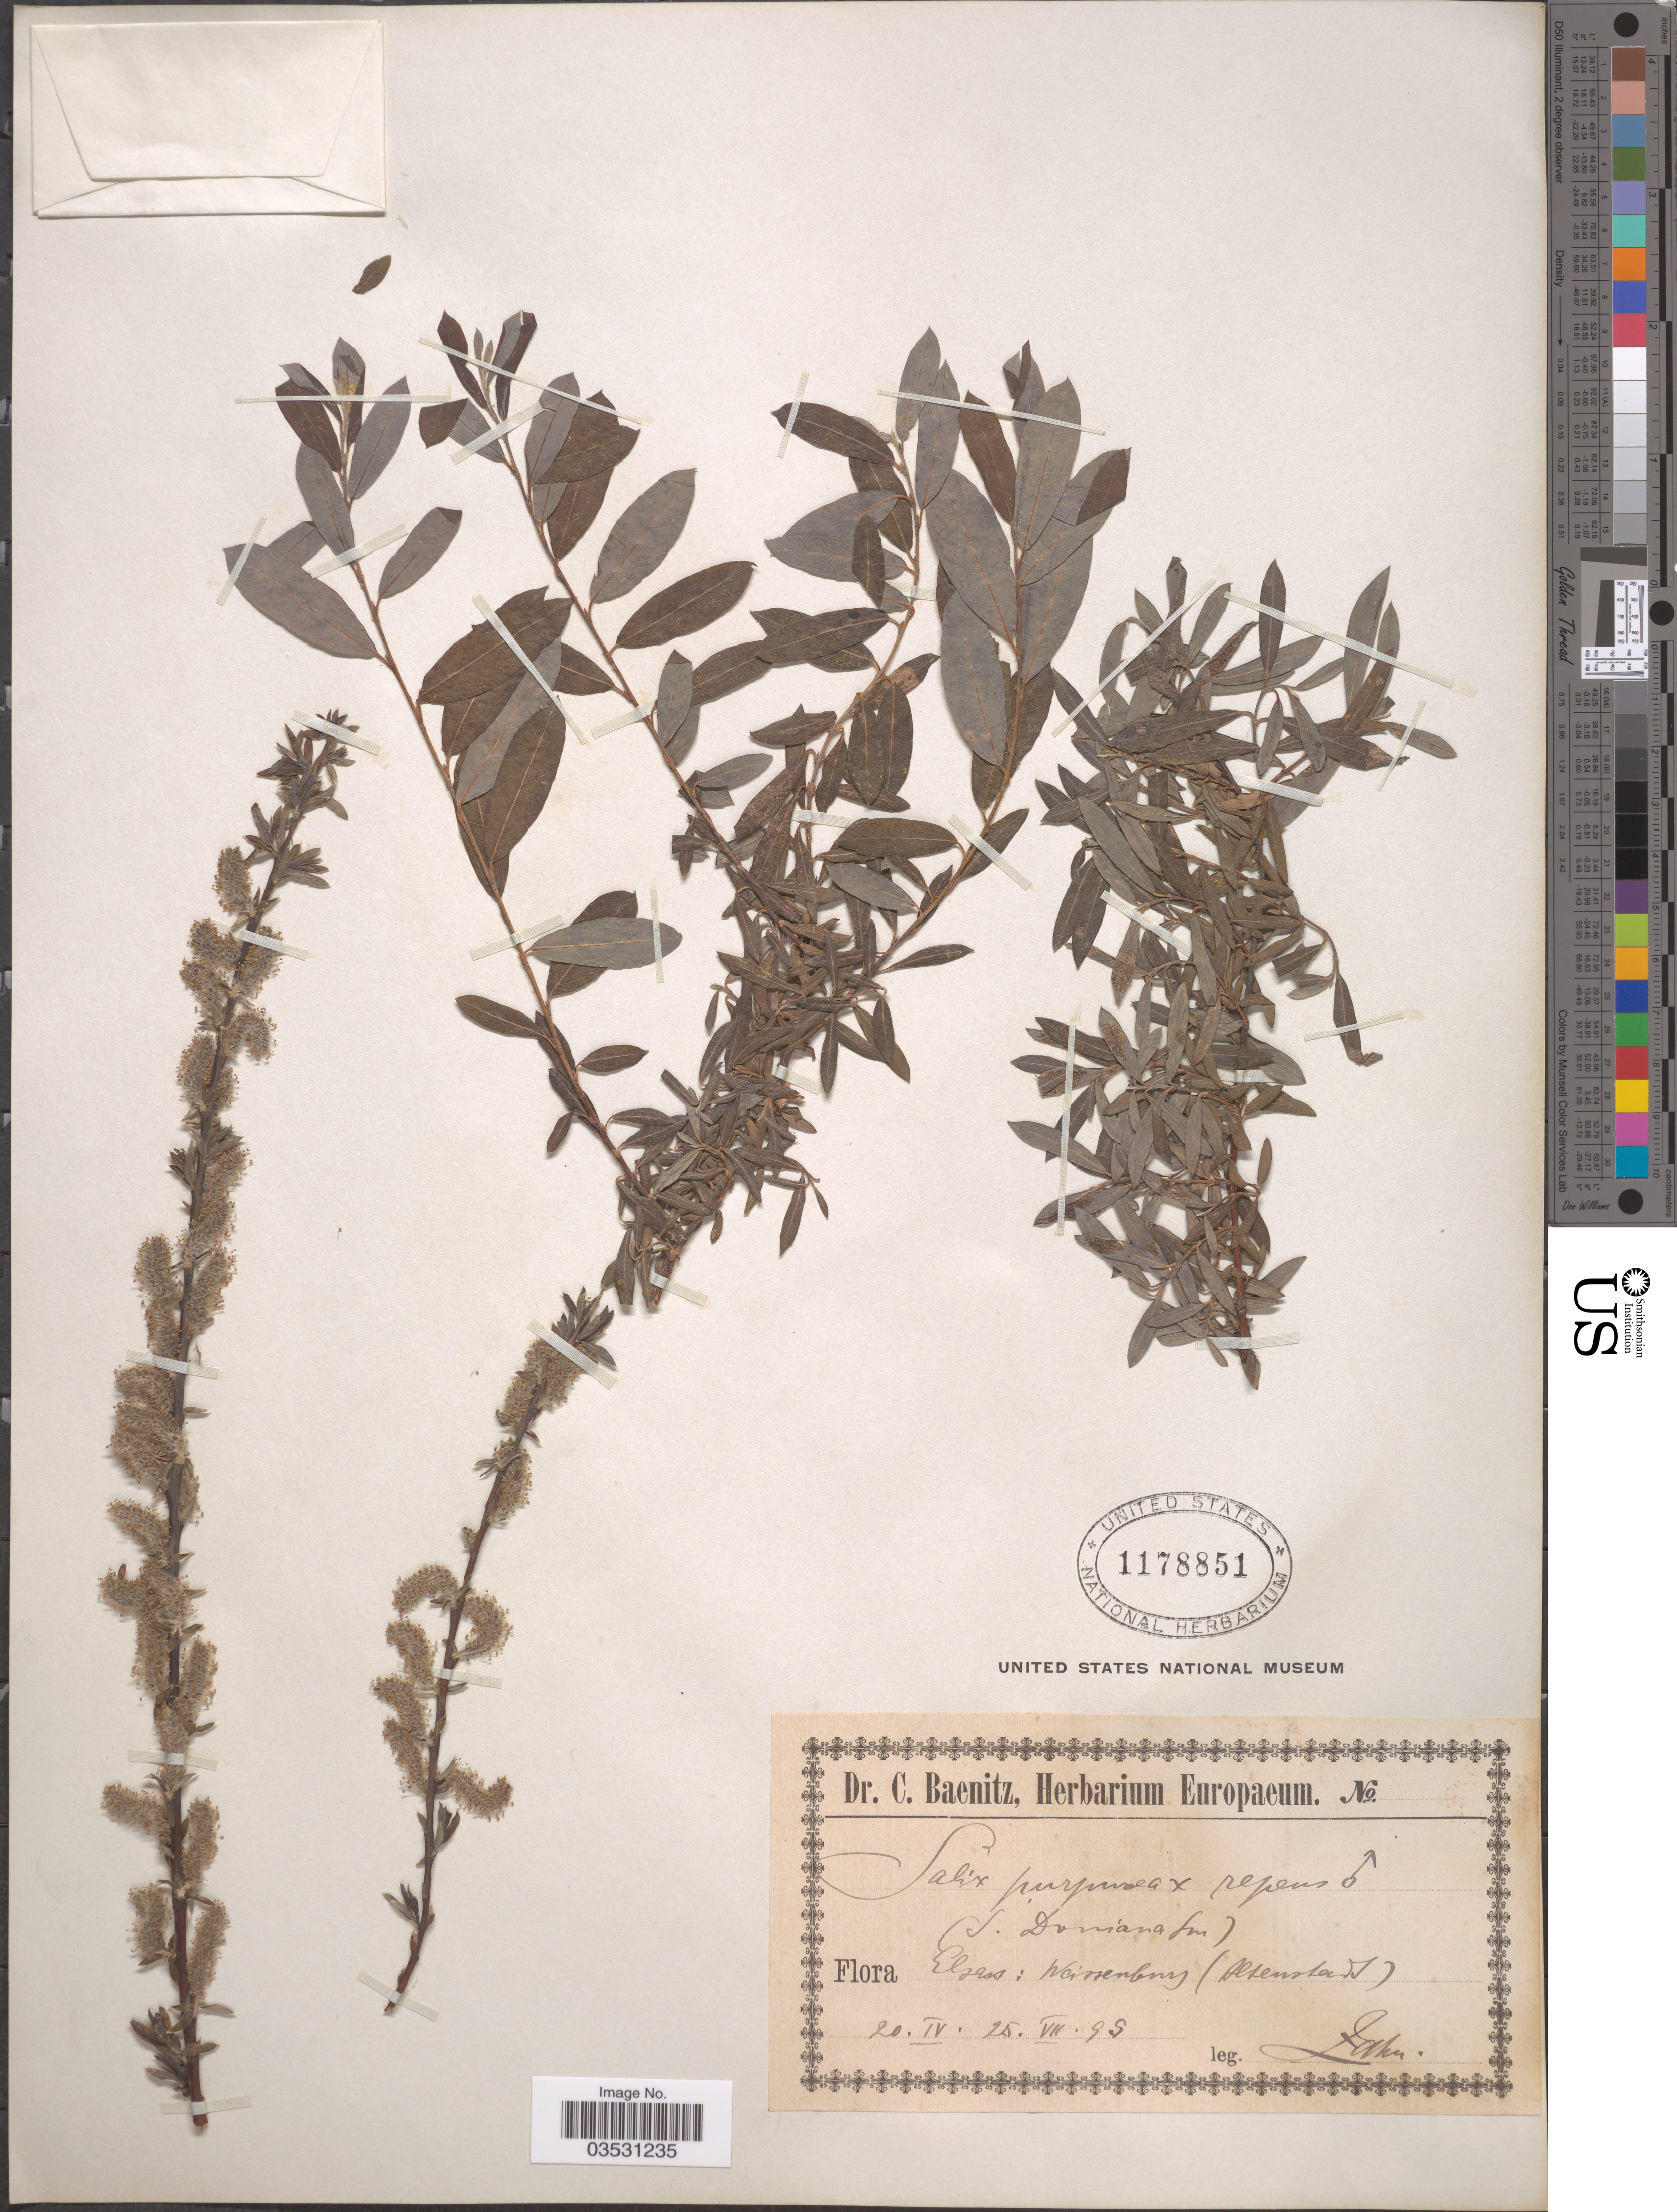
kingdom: Plantae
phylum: Tracheophyta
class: Magnoliopsida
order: Malpighiales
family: Salicaceae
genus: Salix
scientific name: Salix purpurea x S. repens L.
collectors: Zahn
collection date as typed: Transcribed d/m/y: 20/4/95 to 25/7/95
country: France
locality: Elsass: Weissenburg (Altenstadt).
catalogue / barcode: US 1178851